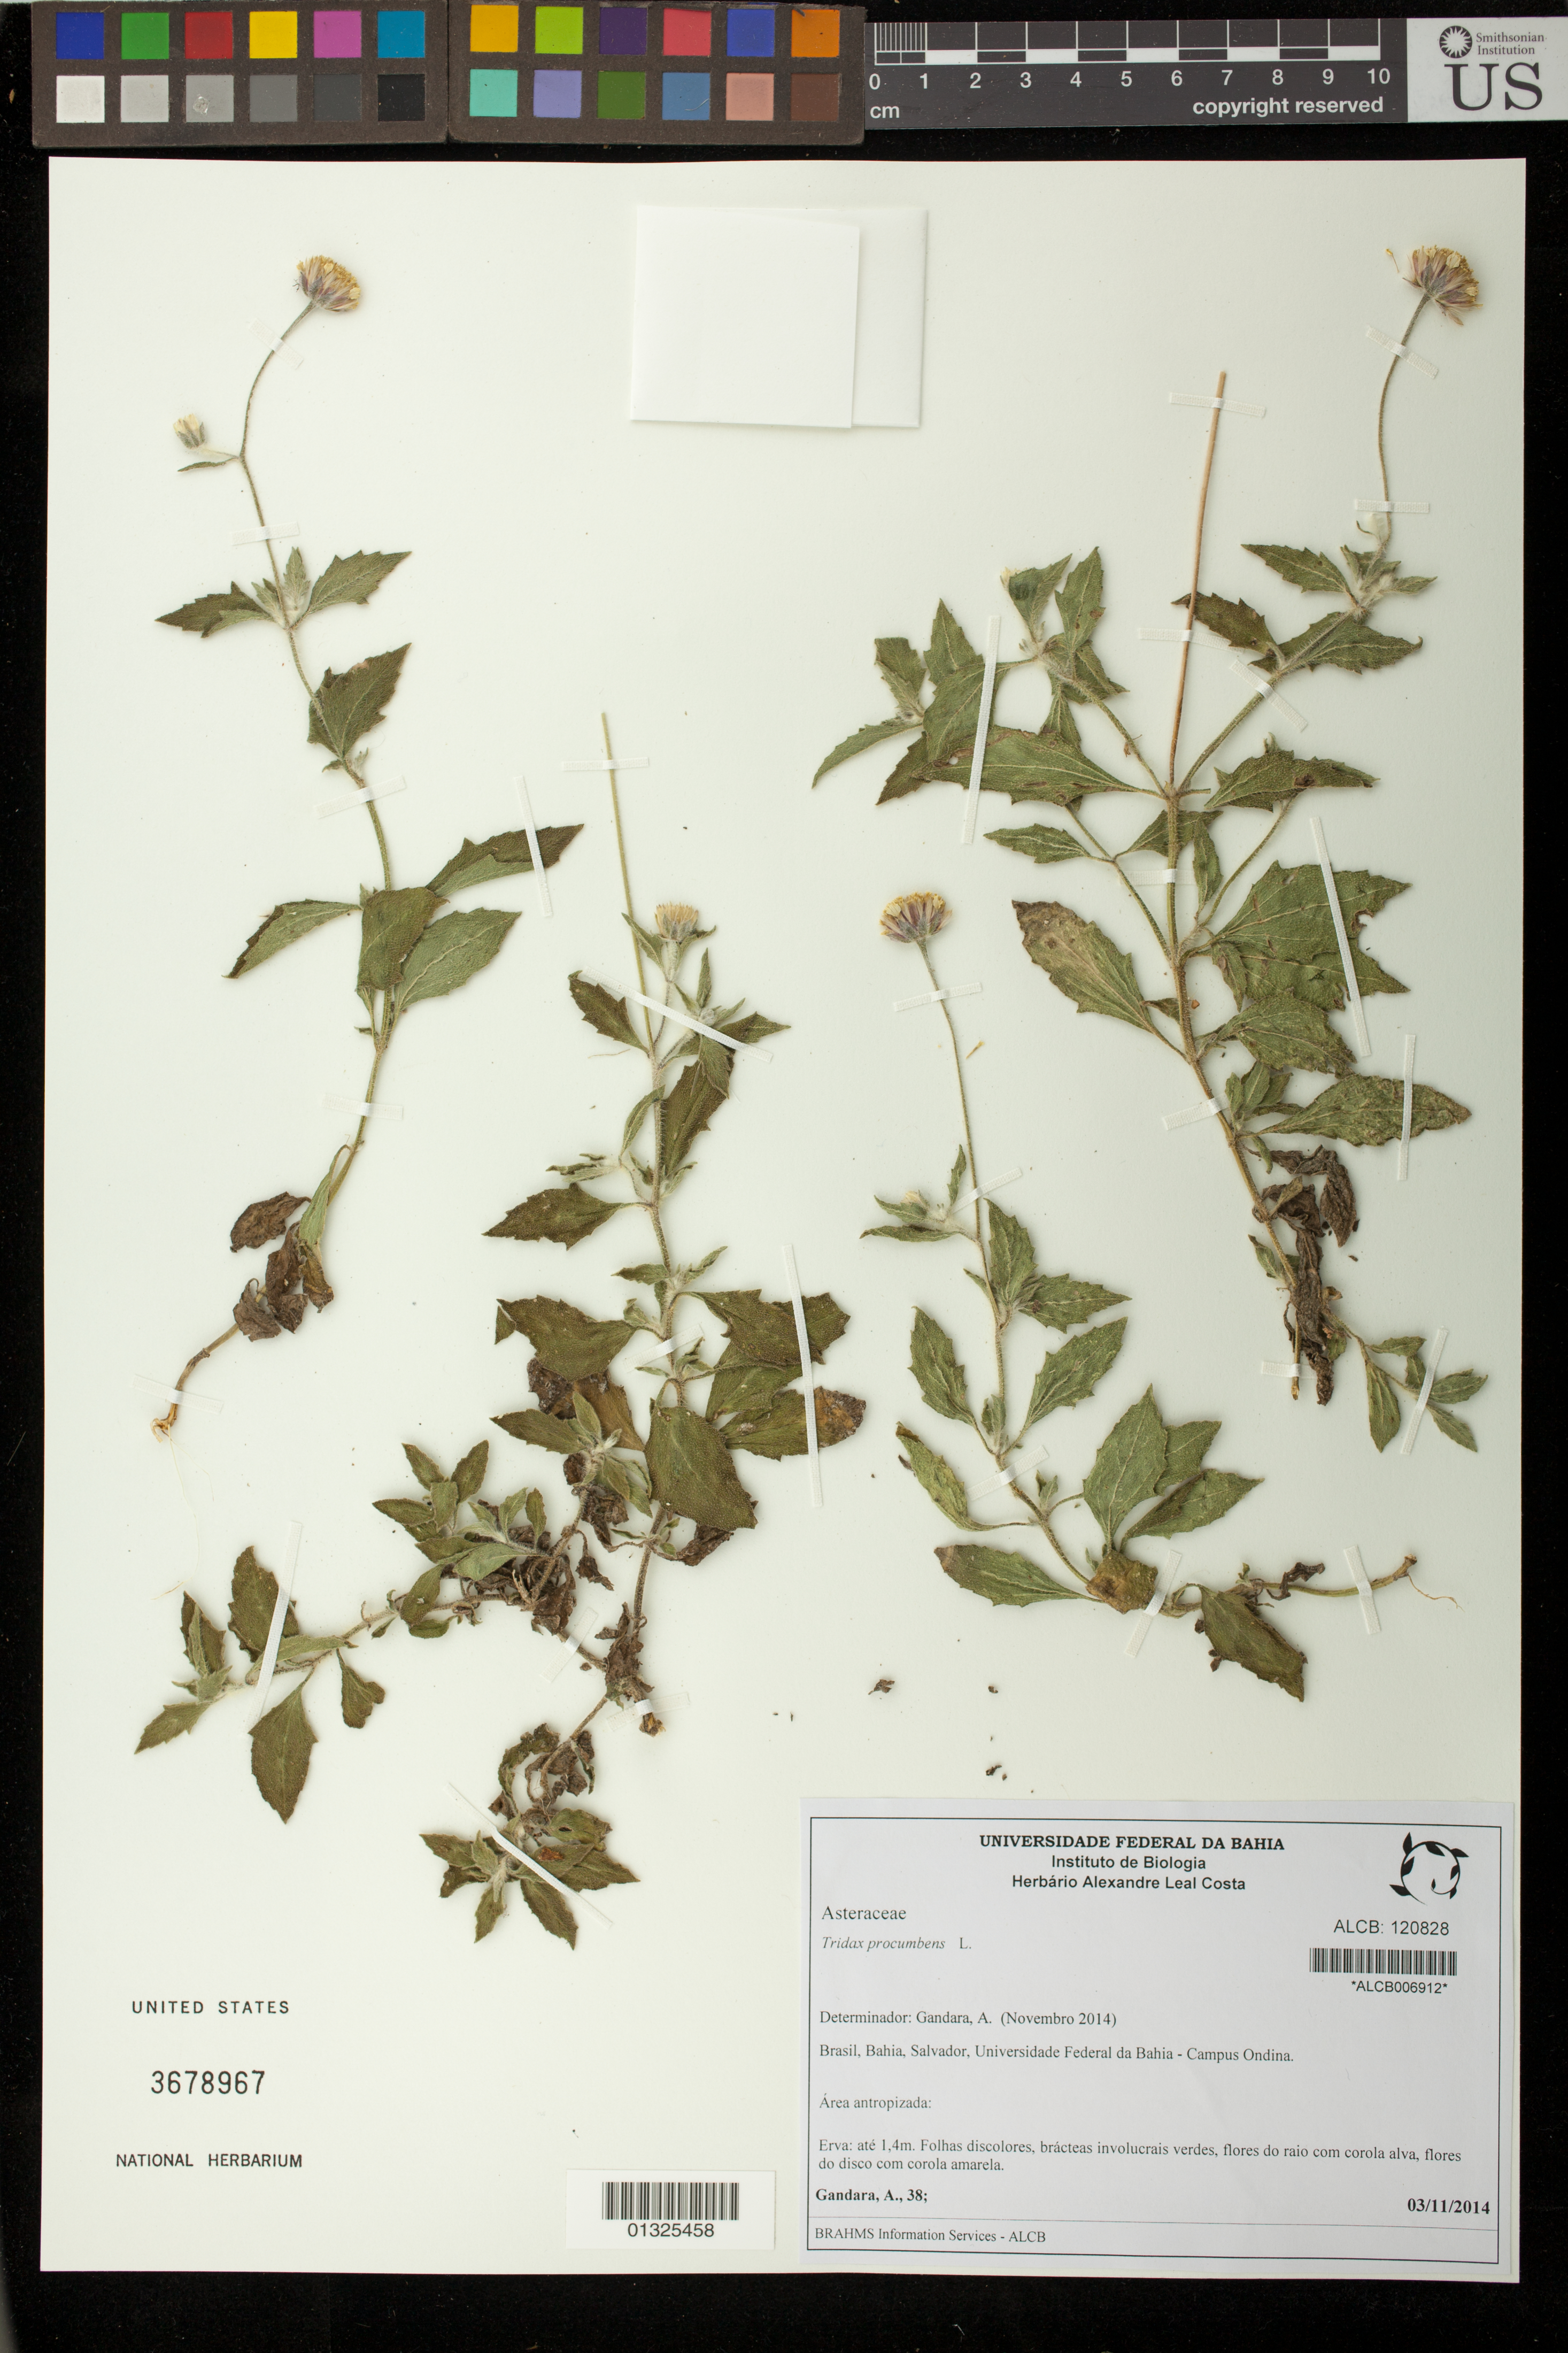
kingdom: Plantae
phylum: Tracheophyta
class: Magnoliopsida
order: Asterales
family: Asteraceae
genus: Tridax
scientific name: Tridax procumbens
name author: L.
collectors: A. Gándara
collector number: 38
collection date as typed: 3 November 2014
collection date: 2014-11-03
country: Brazil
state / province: Bahia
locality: Salvador, Universidade Federal da Bahia - Campus Ondina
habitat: Area antropizada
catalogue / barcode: US 3678967